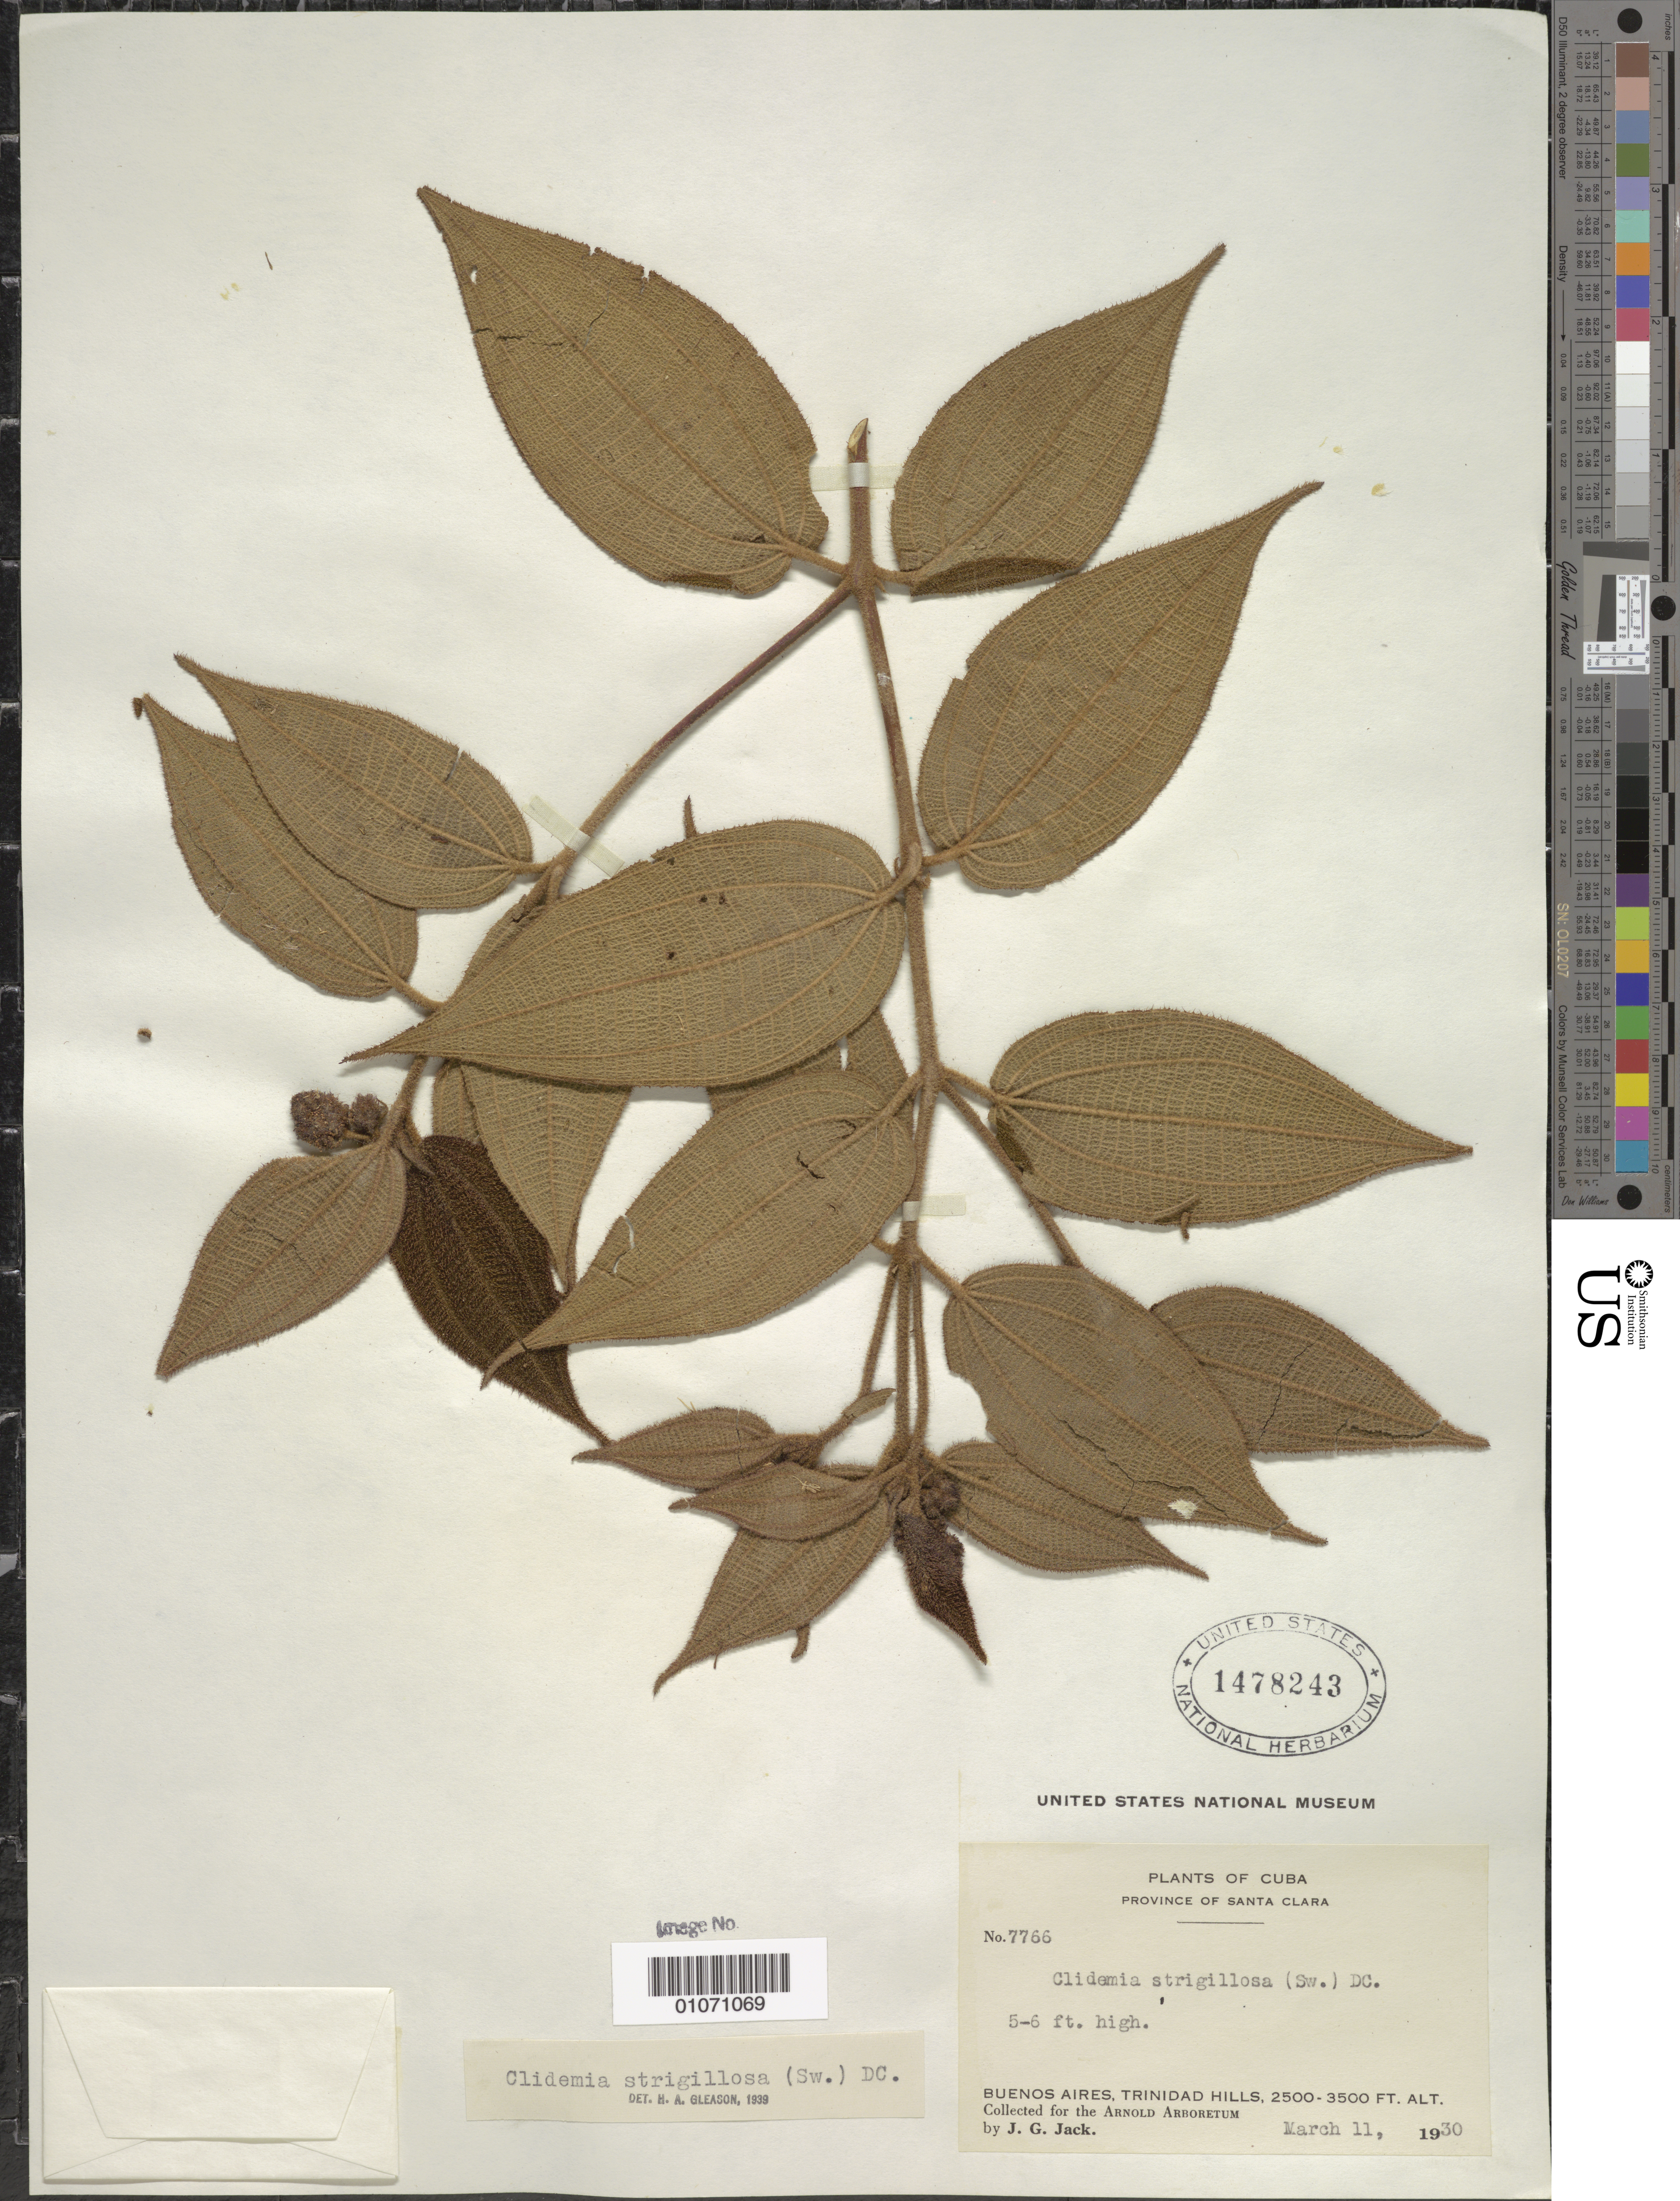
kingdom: Plantae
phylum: Tracheophyta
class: Magnoliopsida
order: Myrtales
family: Melastomataceae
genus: Clidemia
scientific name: Clidemia strigillosa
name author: (Sw.) DC.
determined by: Gleason, H. A.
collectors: J. G. Jack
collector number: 7766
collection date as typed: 11 Mar 1930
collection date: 1930-03-11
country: Cuba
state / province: Santa Clara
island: Cuba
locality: Buenos Aires, Trinidad Hills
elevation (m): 762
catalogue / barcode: US 1478243